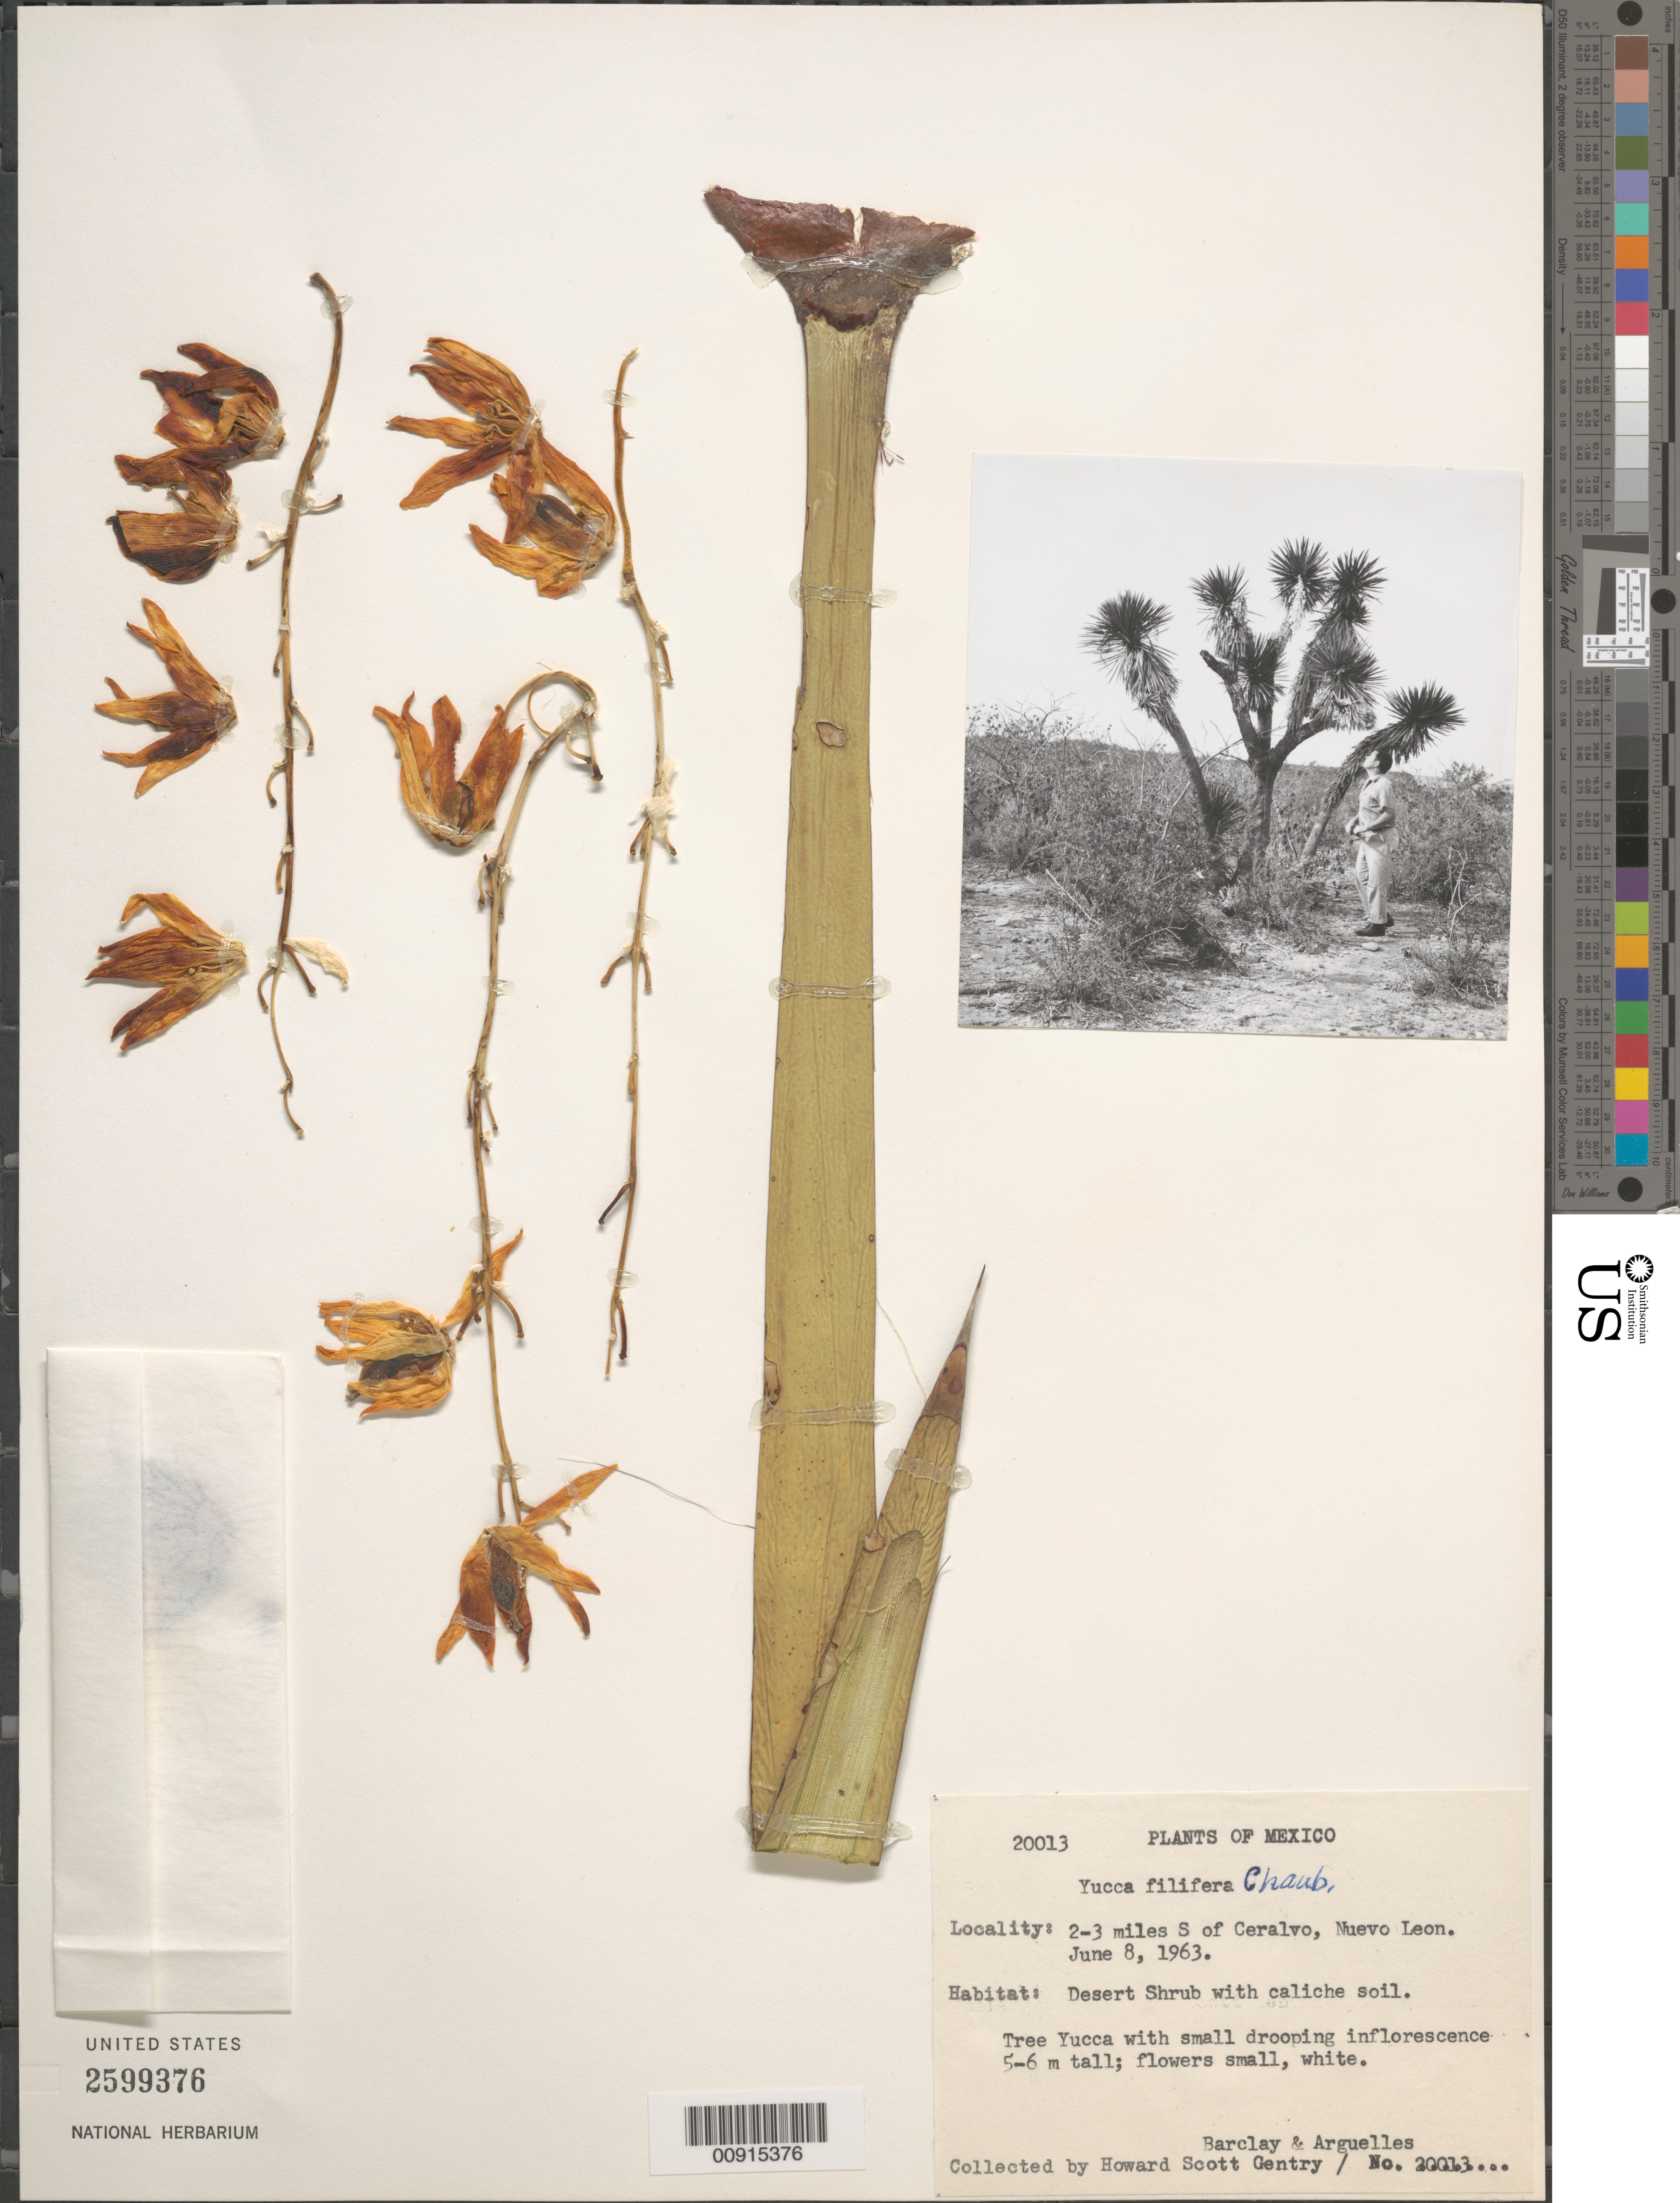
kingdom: Plantae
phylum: Tracheophyta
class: Liliopsida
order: Asparagales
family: Asparagaceae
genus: Yucca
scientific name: Yucca filifera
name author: Chabaud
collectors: H. S. Gentry, -- Barclay & Arguelles, --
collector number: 20013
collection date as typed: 08 Jun 1963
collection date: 1963-06-08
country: Mexico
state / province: Nuevo León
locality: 2-3 miles S of Ceralvo, Nuevo León.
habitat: Desert shrub with caliche soil.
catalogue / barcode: US 2599376